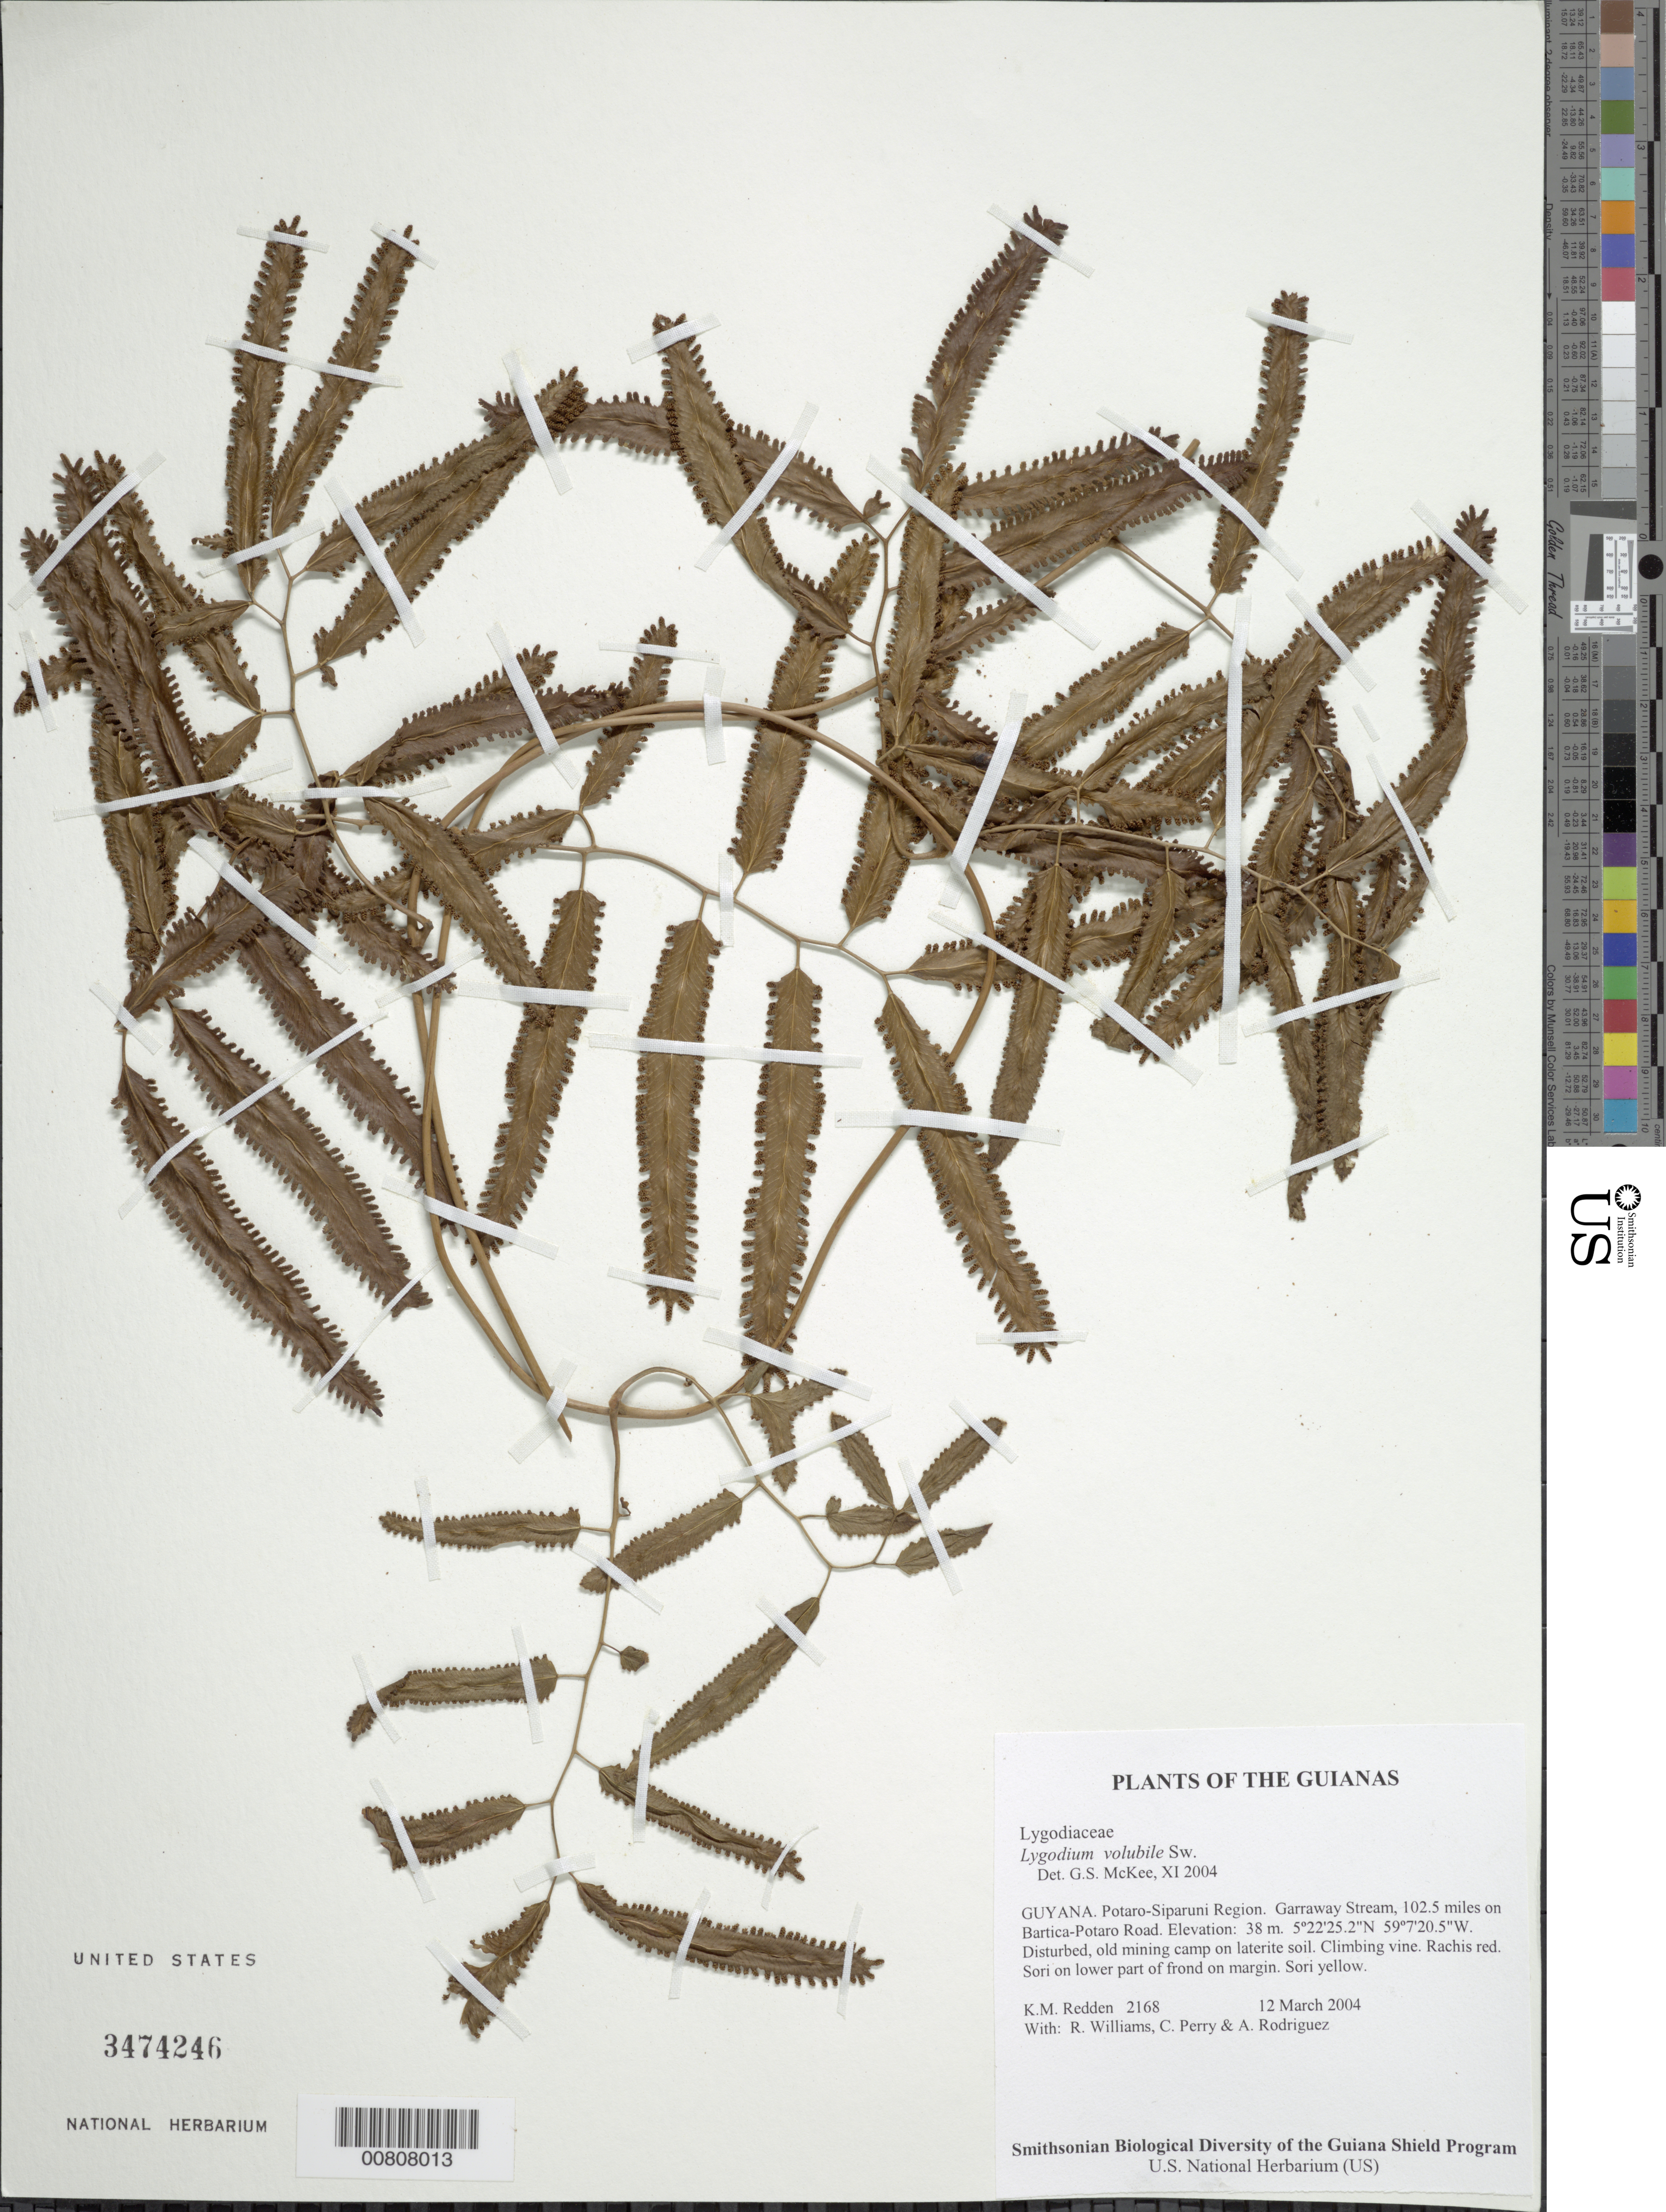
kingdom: Plantae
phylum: Tracheophyta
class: Polypodiopsida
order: Schizaeales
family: Lygodiaceae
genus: Lygodium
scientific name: Lygodium volubile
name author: Sw.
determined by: McKee, G. S., (US), NMNH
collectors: K. M. Redden, R. Williams, C. Perry & A. Rodriguez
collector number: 2168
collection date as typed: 12 March 2004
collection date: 2004-03-12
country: Guyana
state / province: Potaro-Siparuni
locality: Garraway Stream, 102.5 miles on Bartica-Potaro Road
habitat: Disturbed, old mining camp on laterite soil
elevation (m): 38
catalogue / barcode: US 3474246